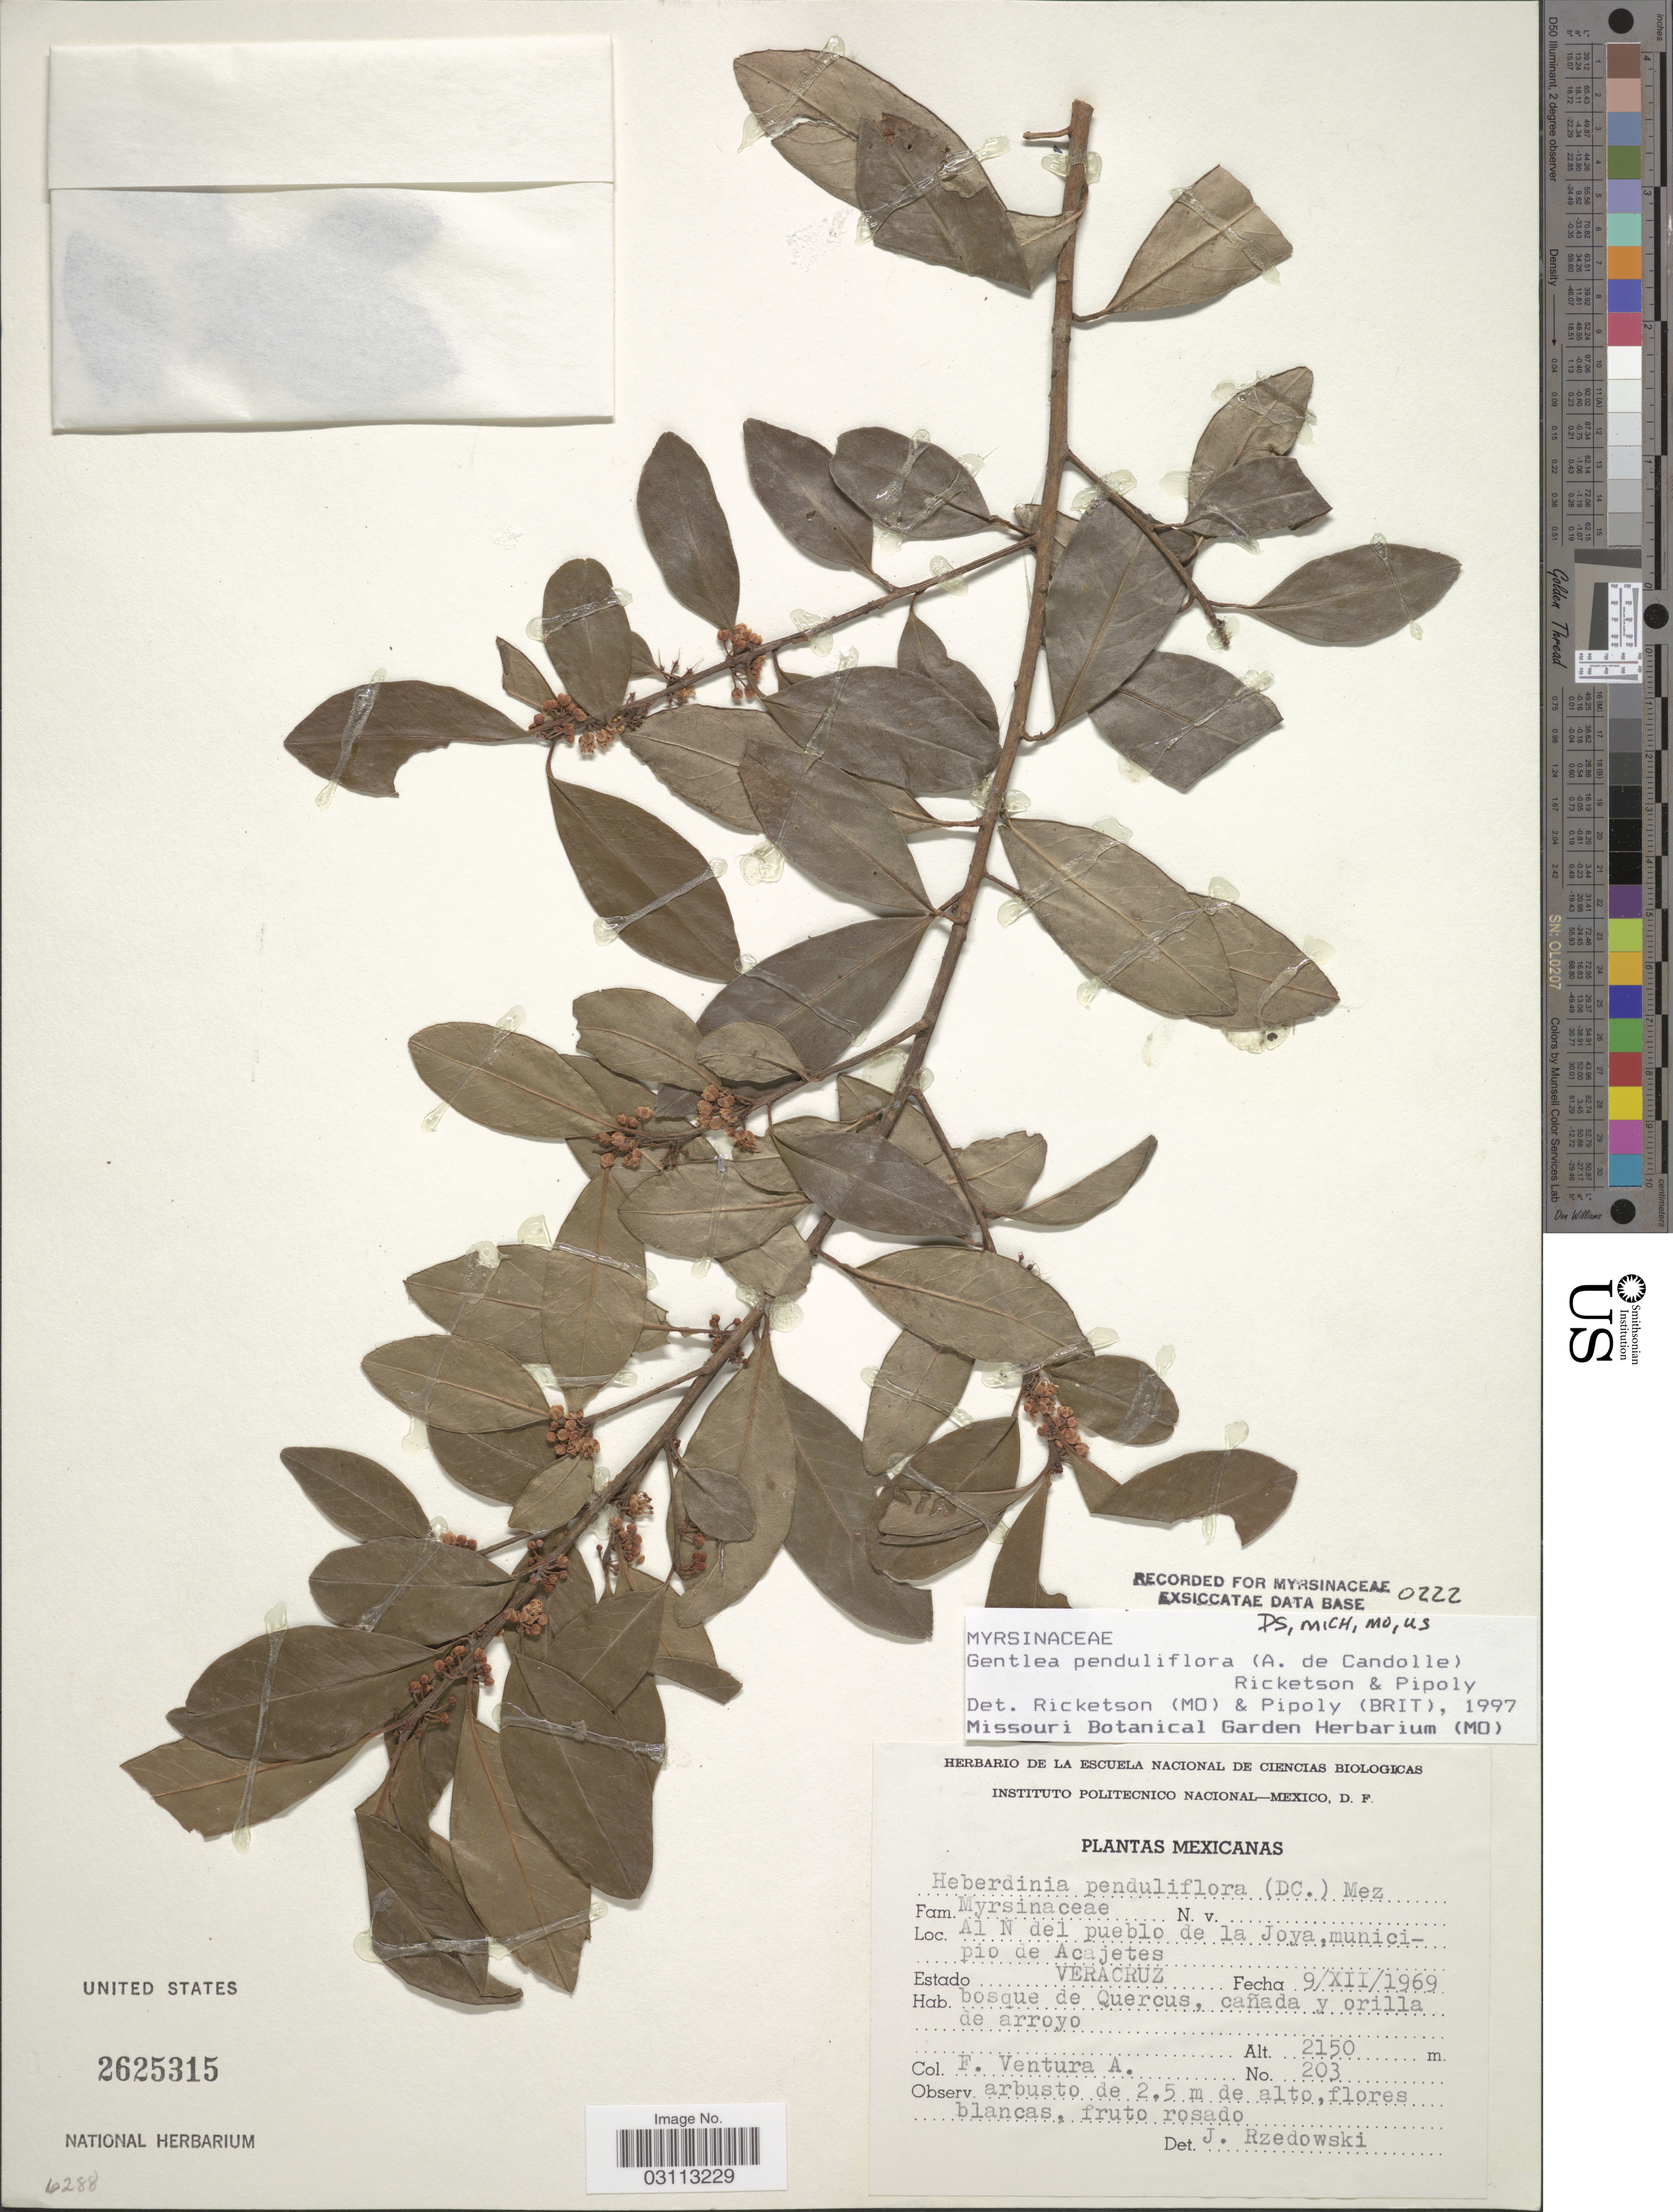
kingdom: Plantae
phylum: Tracheophyta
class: Magnoliopsida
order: Ericales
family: Primulaceae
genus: Gentlea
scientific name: Gentlea penduliflora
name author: (A. DC.) Pipoly & Ricketson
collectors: F. Ventura A.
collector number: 203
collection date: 1969-12-09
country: Mexico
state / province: Veracruz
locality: Al N del pueblo de la Joya, municipio de Acajetes. Estado Veracruz.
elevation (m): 2150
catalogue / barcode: US 2625315